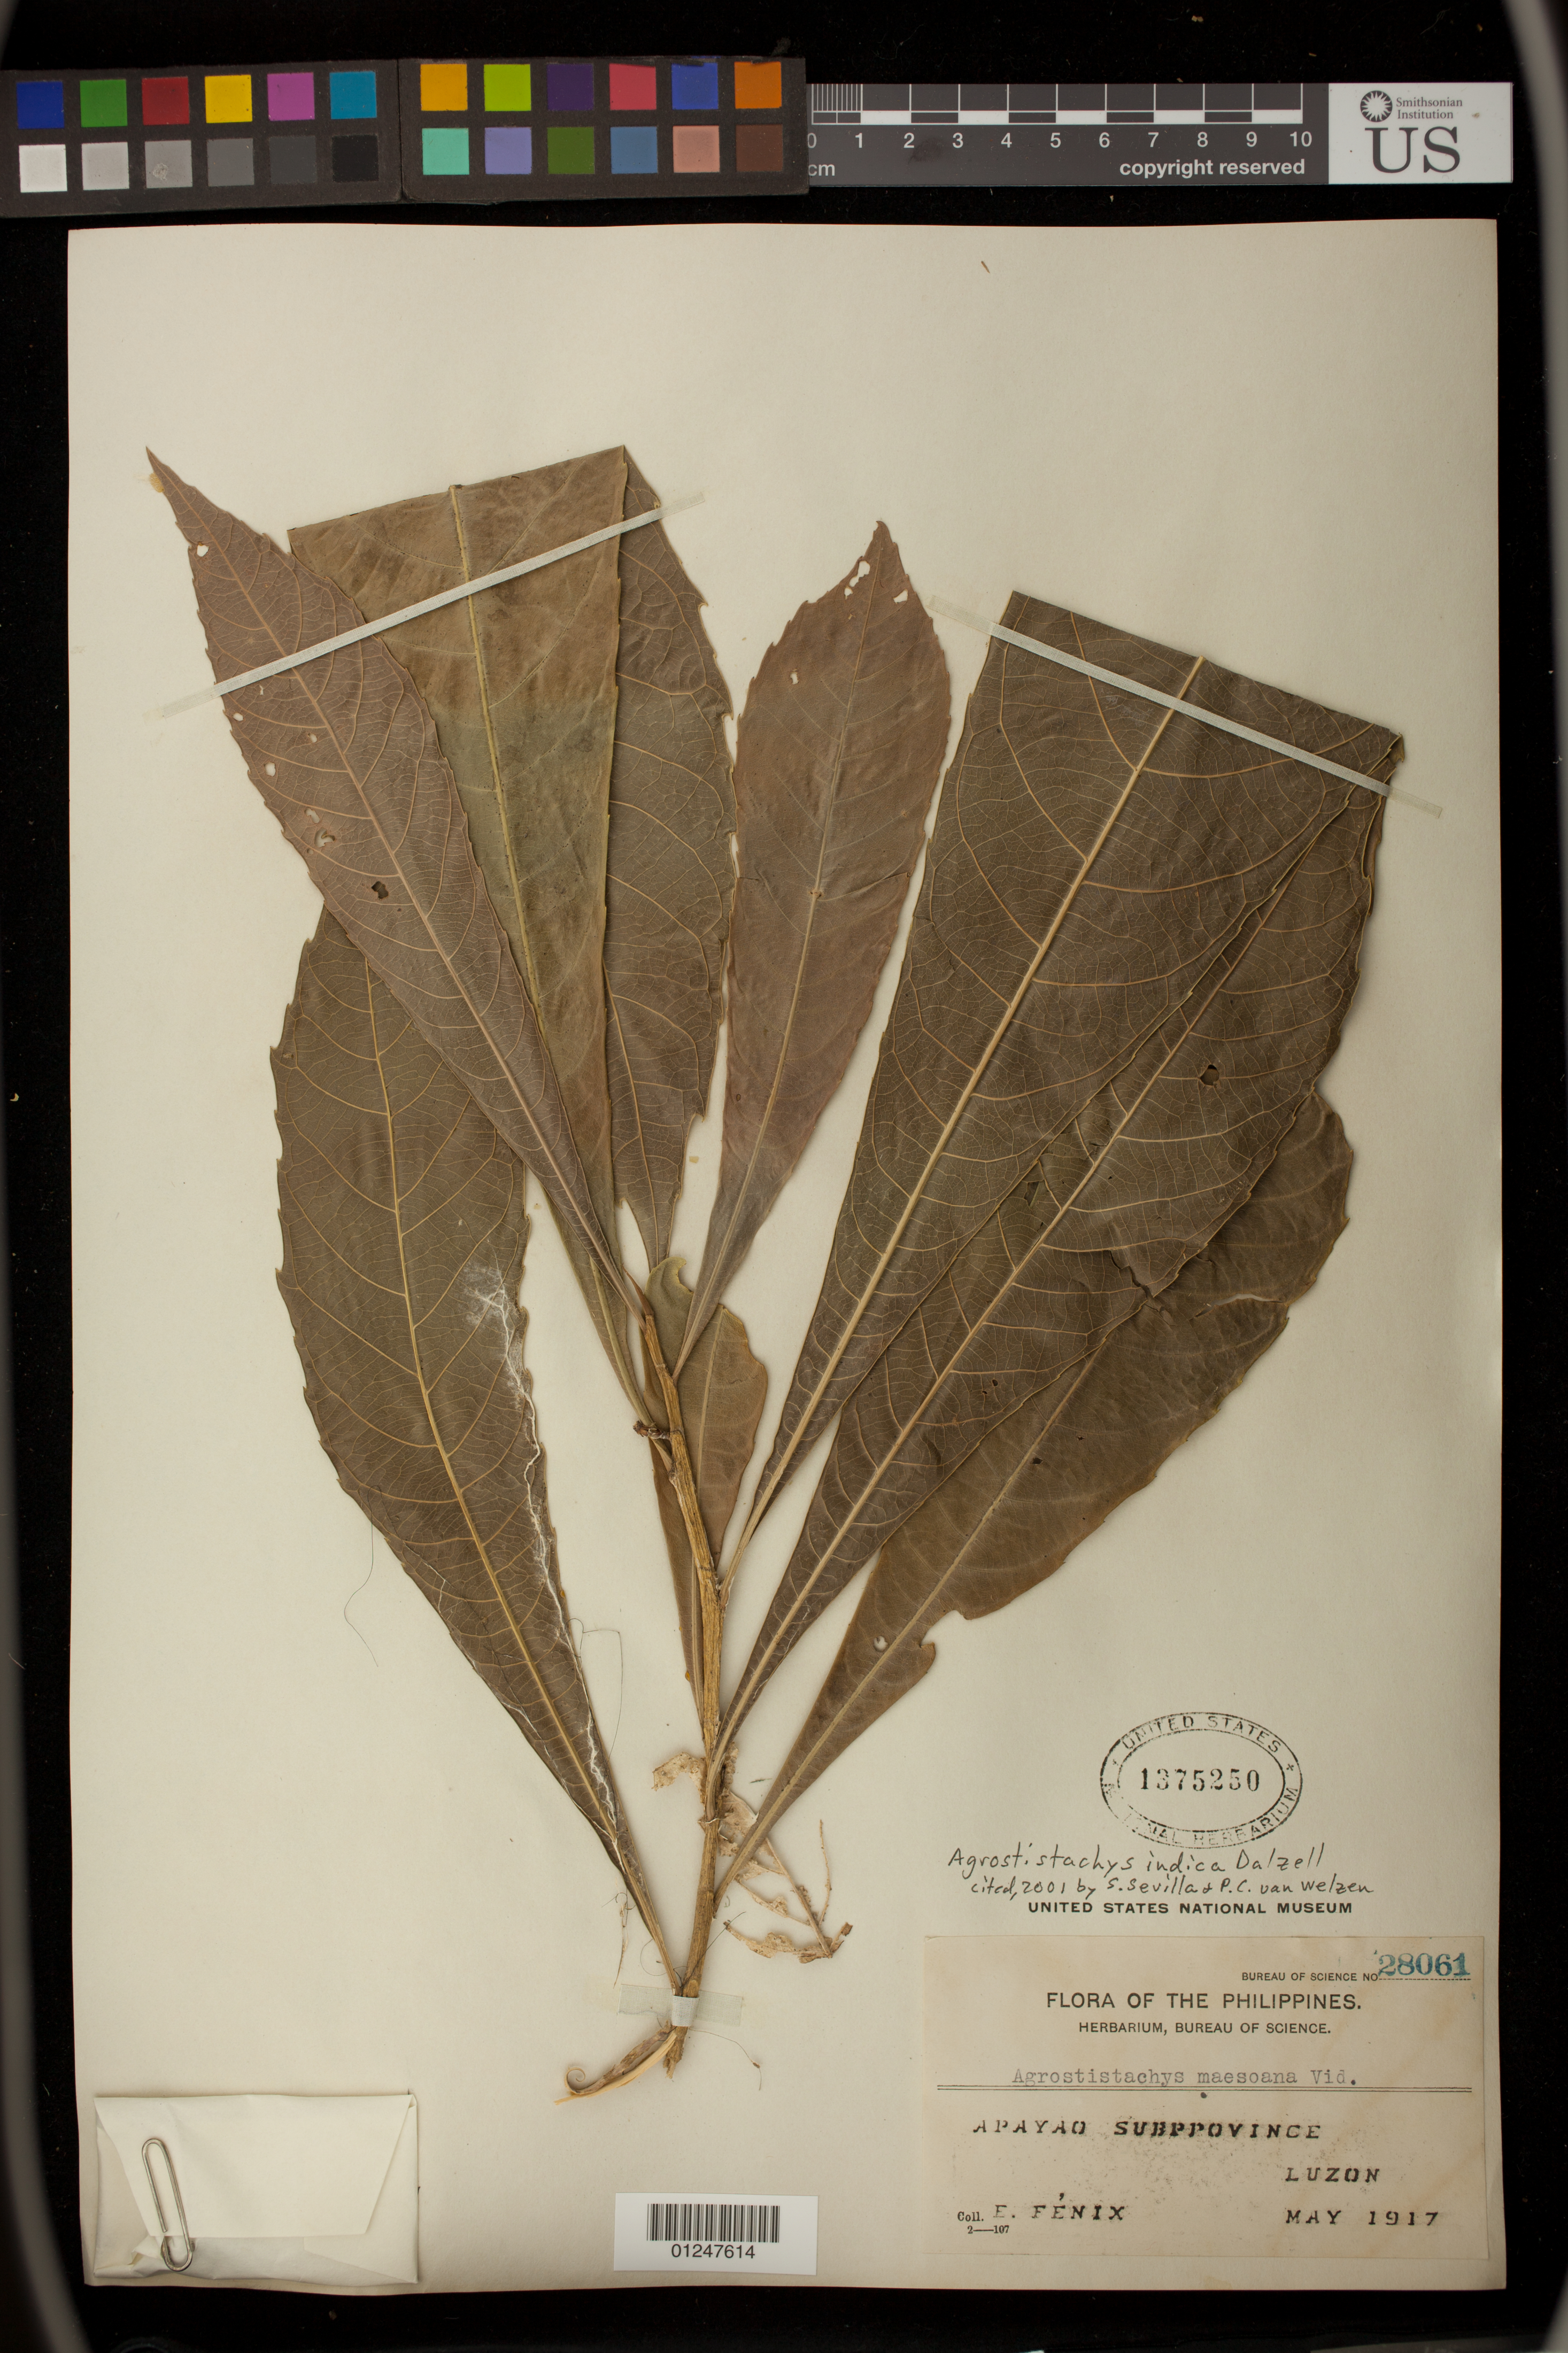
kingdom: Plantae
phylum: Tracheophyta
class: Magnoliopsida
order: Malpighiales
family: Euphorbiaceae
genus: Agrostistachys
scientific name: Agrostistachys indica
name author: Dalzell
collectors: E. Fenix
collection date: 1917-05-01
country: Philippines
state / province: Cordillera (Administrative Region)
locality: Apayao Subprovince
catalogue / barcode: US 1375250